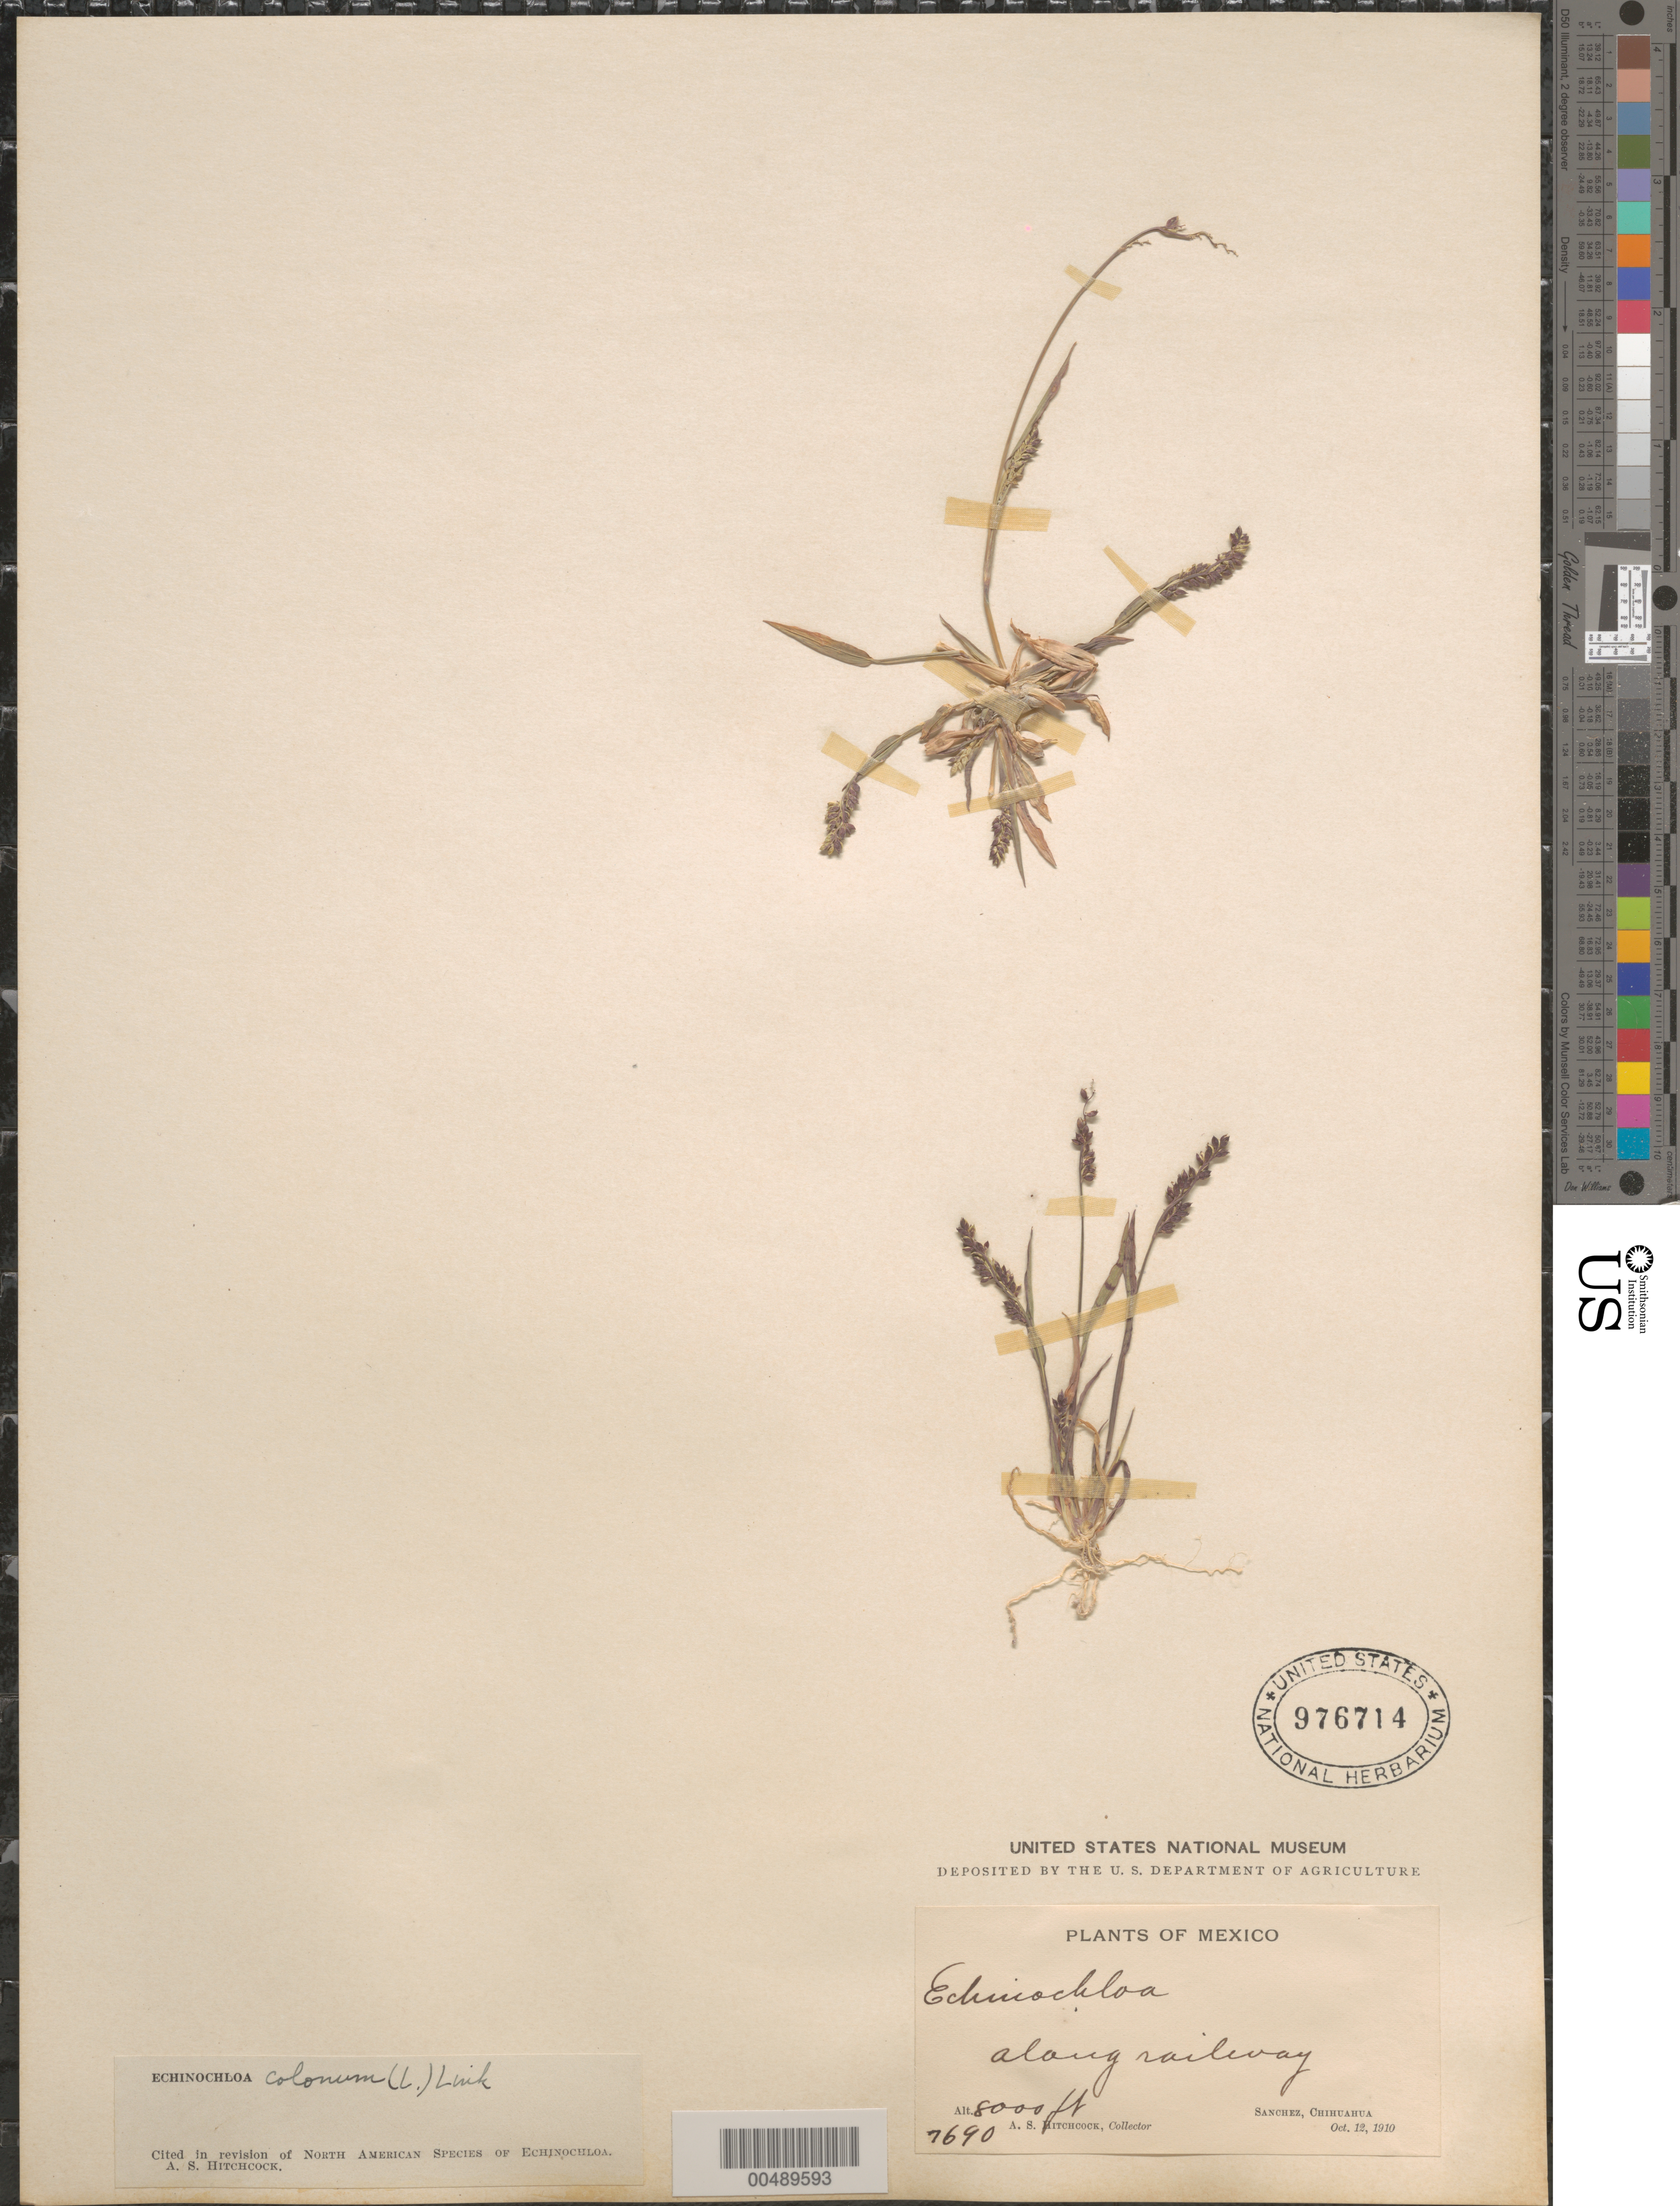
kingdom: Plantae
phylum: Tracheophyta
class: Liliopsida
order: Poales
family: Poaceae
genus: Echinochloa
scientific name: Echinochloa colona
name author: (L.) Link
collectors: A. S. Hitchcock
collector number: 7690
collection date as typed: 12 Oct 1910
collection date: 1910-10-12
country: Mexico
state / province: Chihuahua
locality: Sanchez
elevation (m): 2438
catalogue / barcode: US 976714